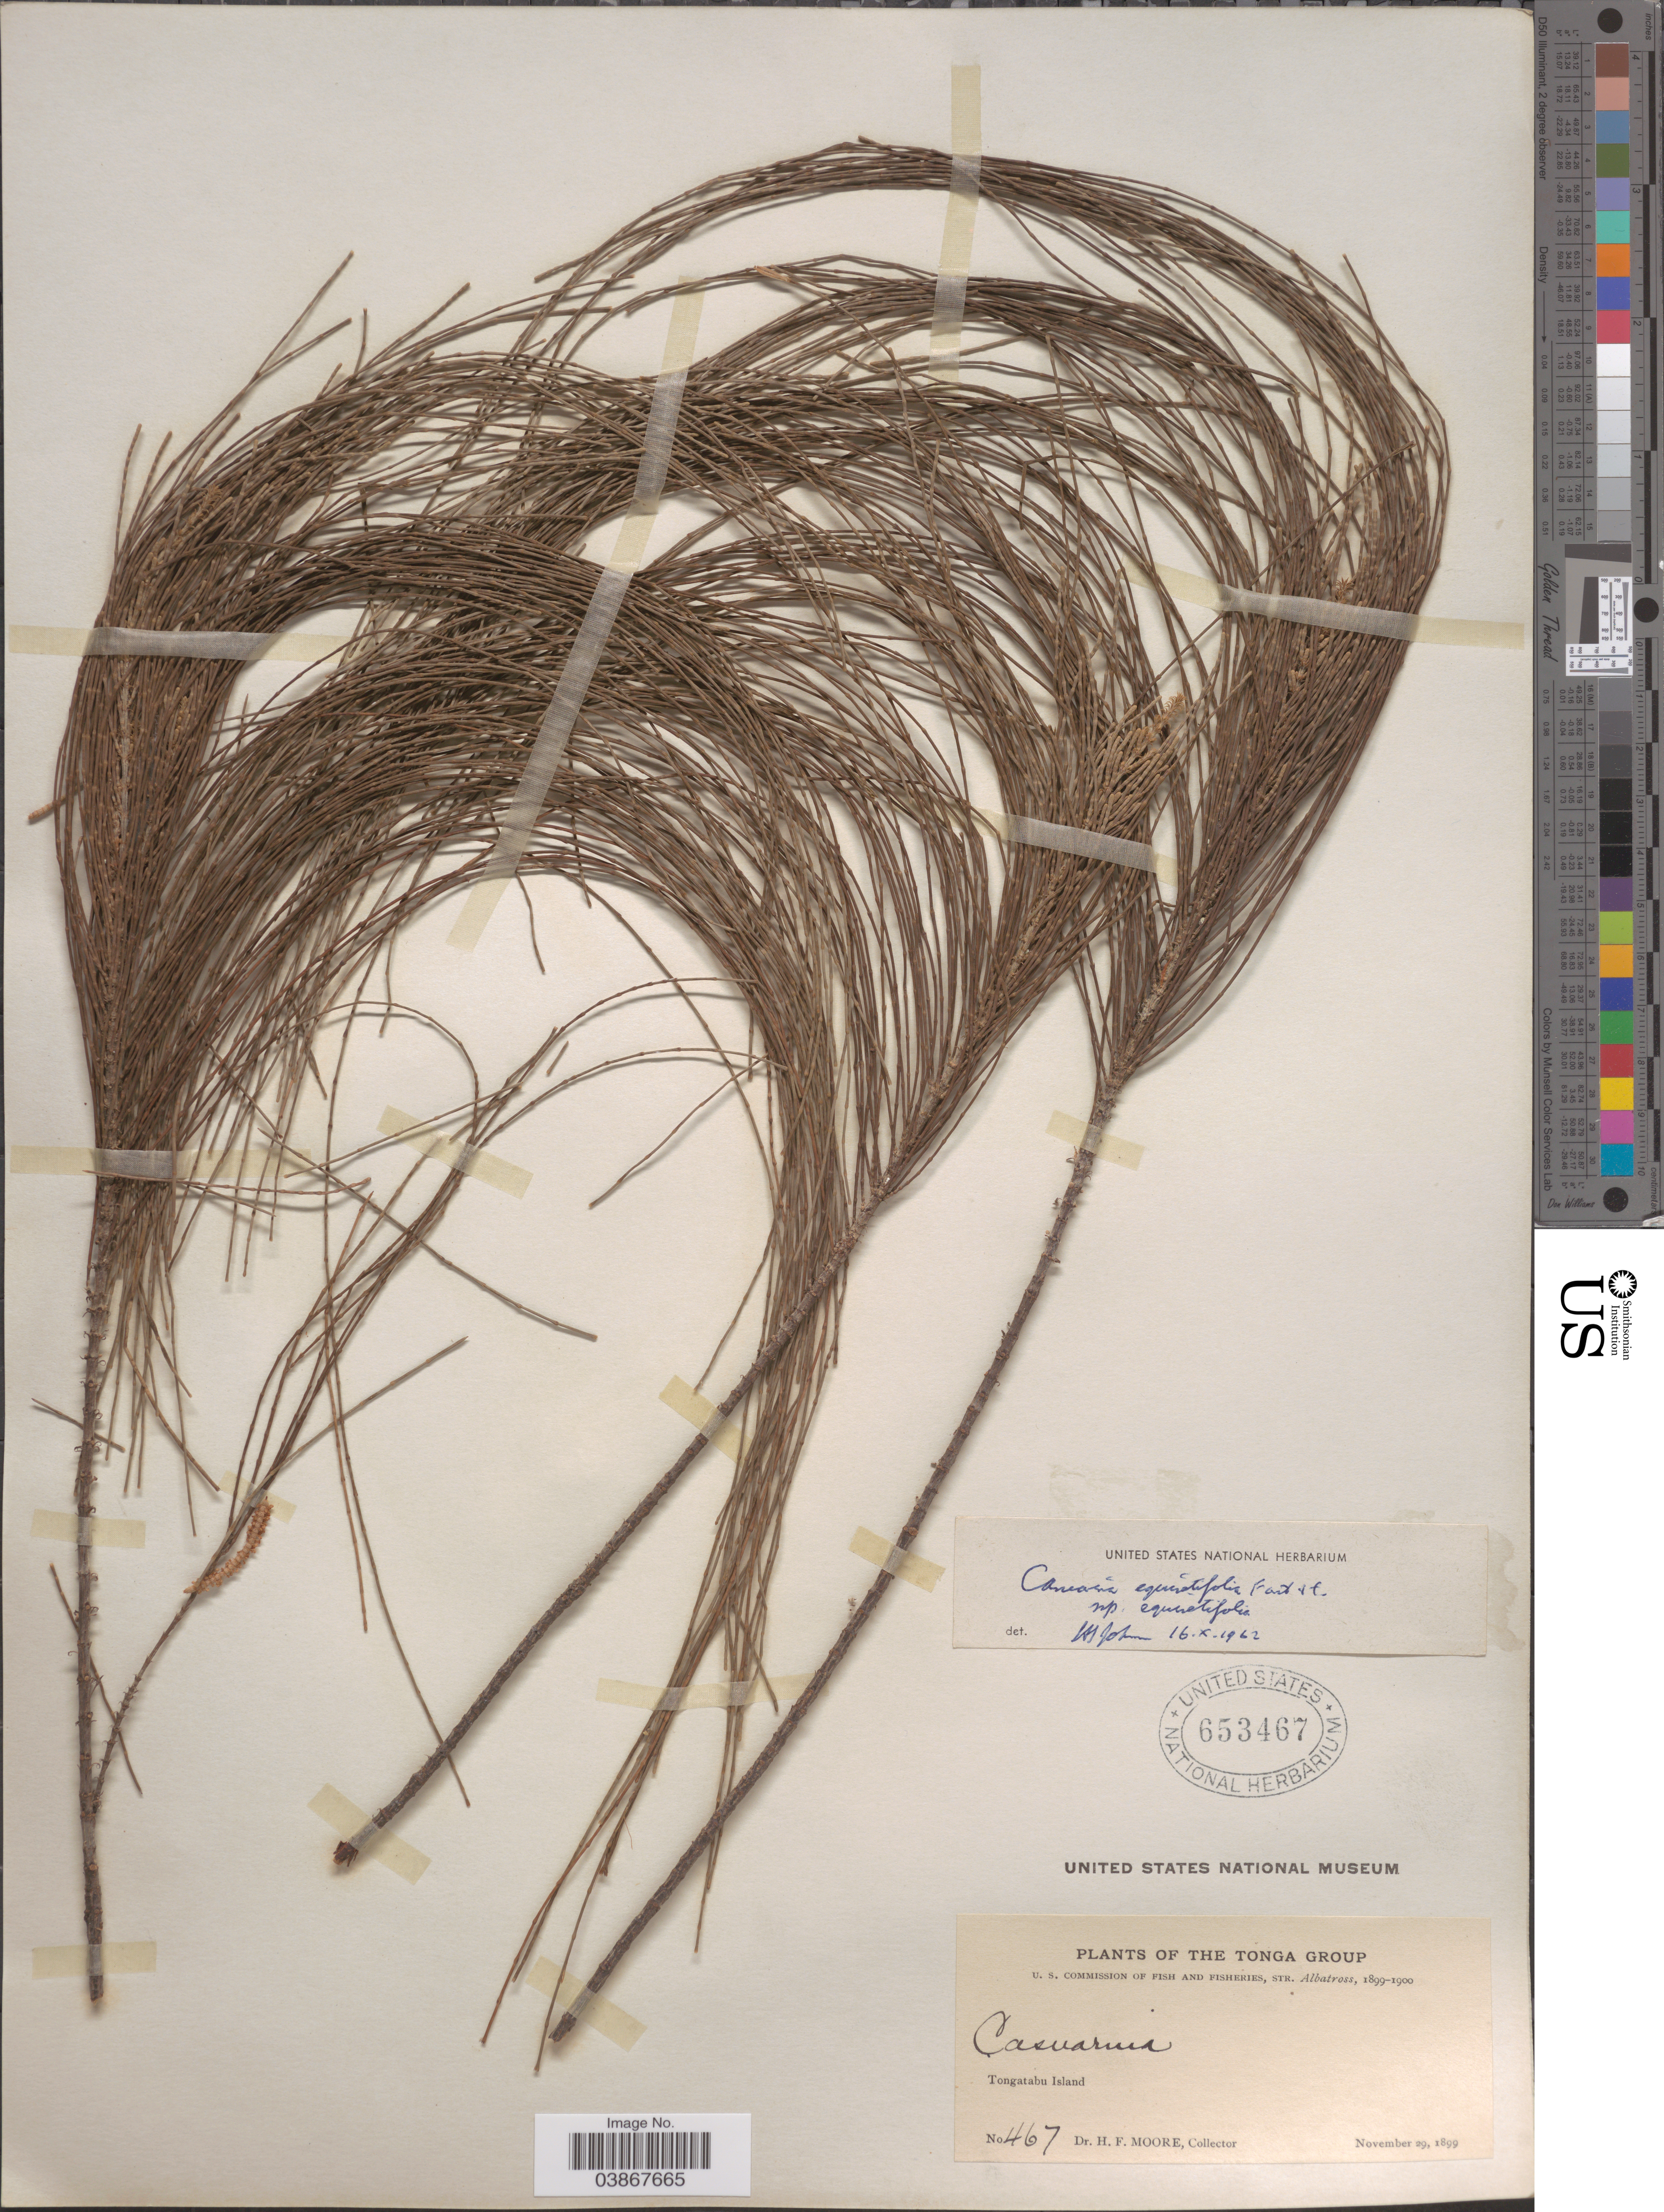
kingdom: Plantae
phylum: Tracheophyta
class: Magnoliopsida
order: Fagales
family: Casuarinaceae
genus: Casuarina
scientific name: Casuarina equisetifolia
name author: L.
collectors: H. F. Moore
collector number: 467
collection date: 1899-11-29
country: Tonga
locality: Tonga Group. Tongatabu Island.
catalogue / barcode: US 653467